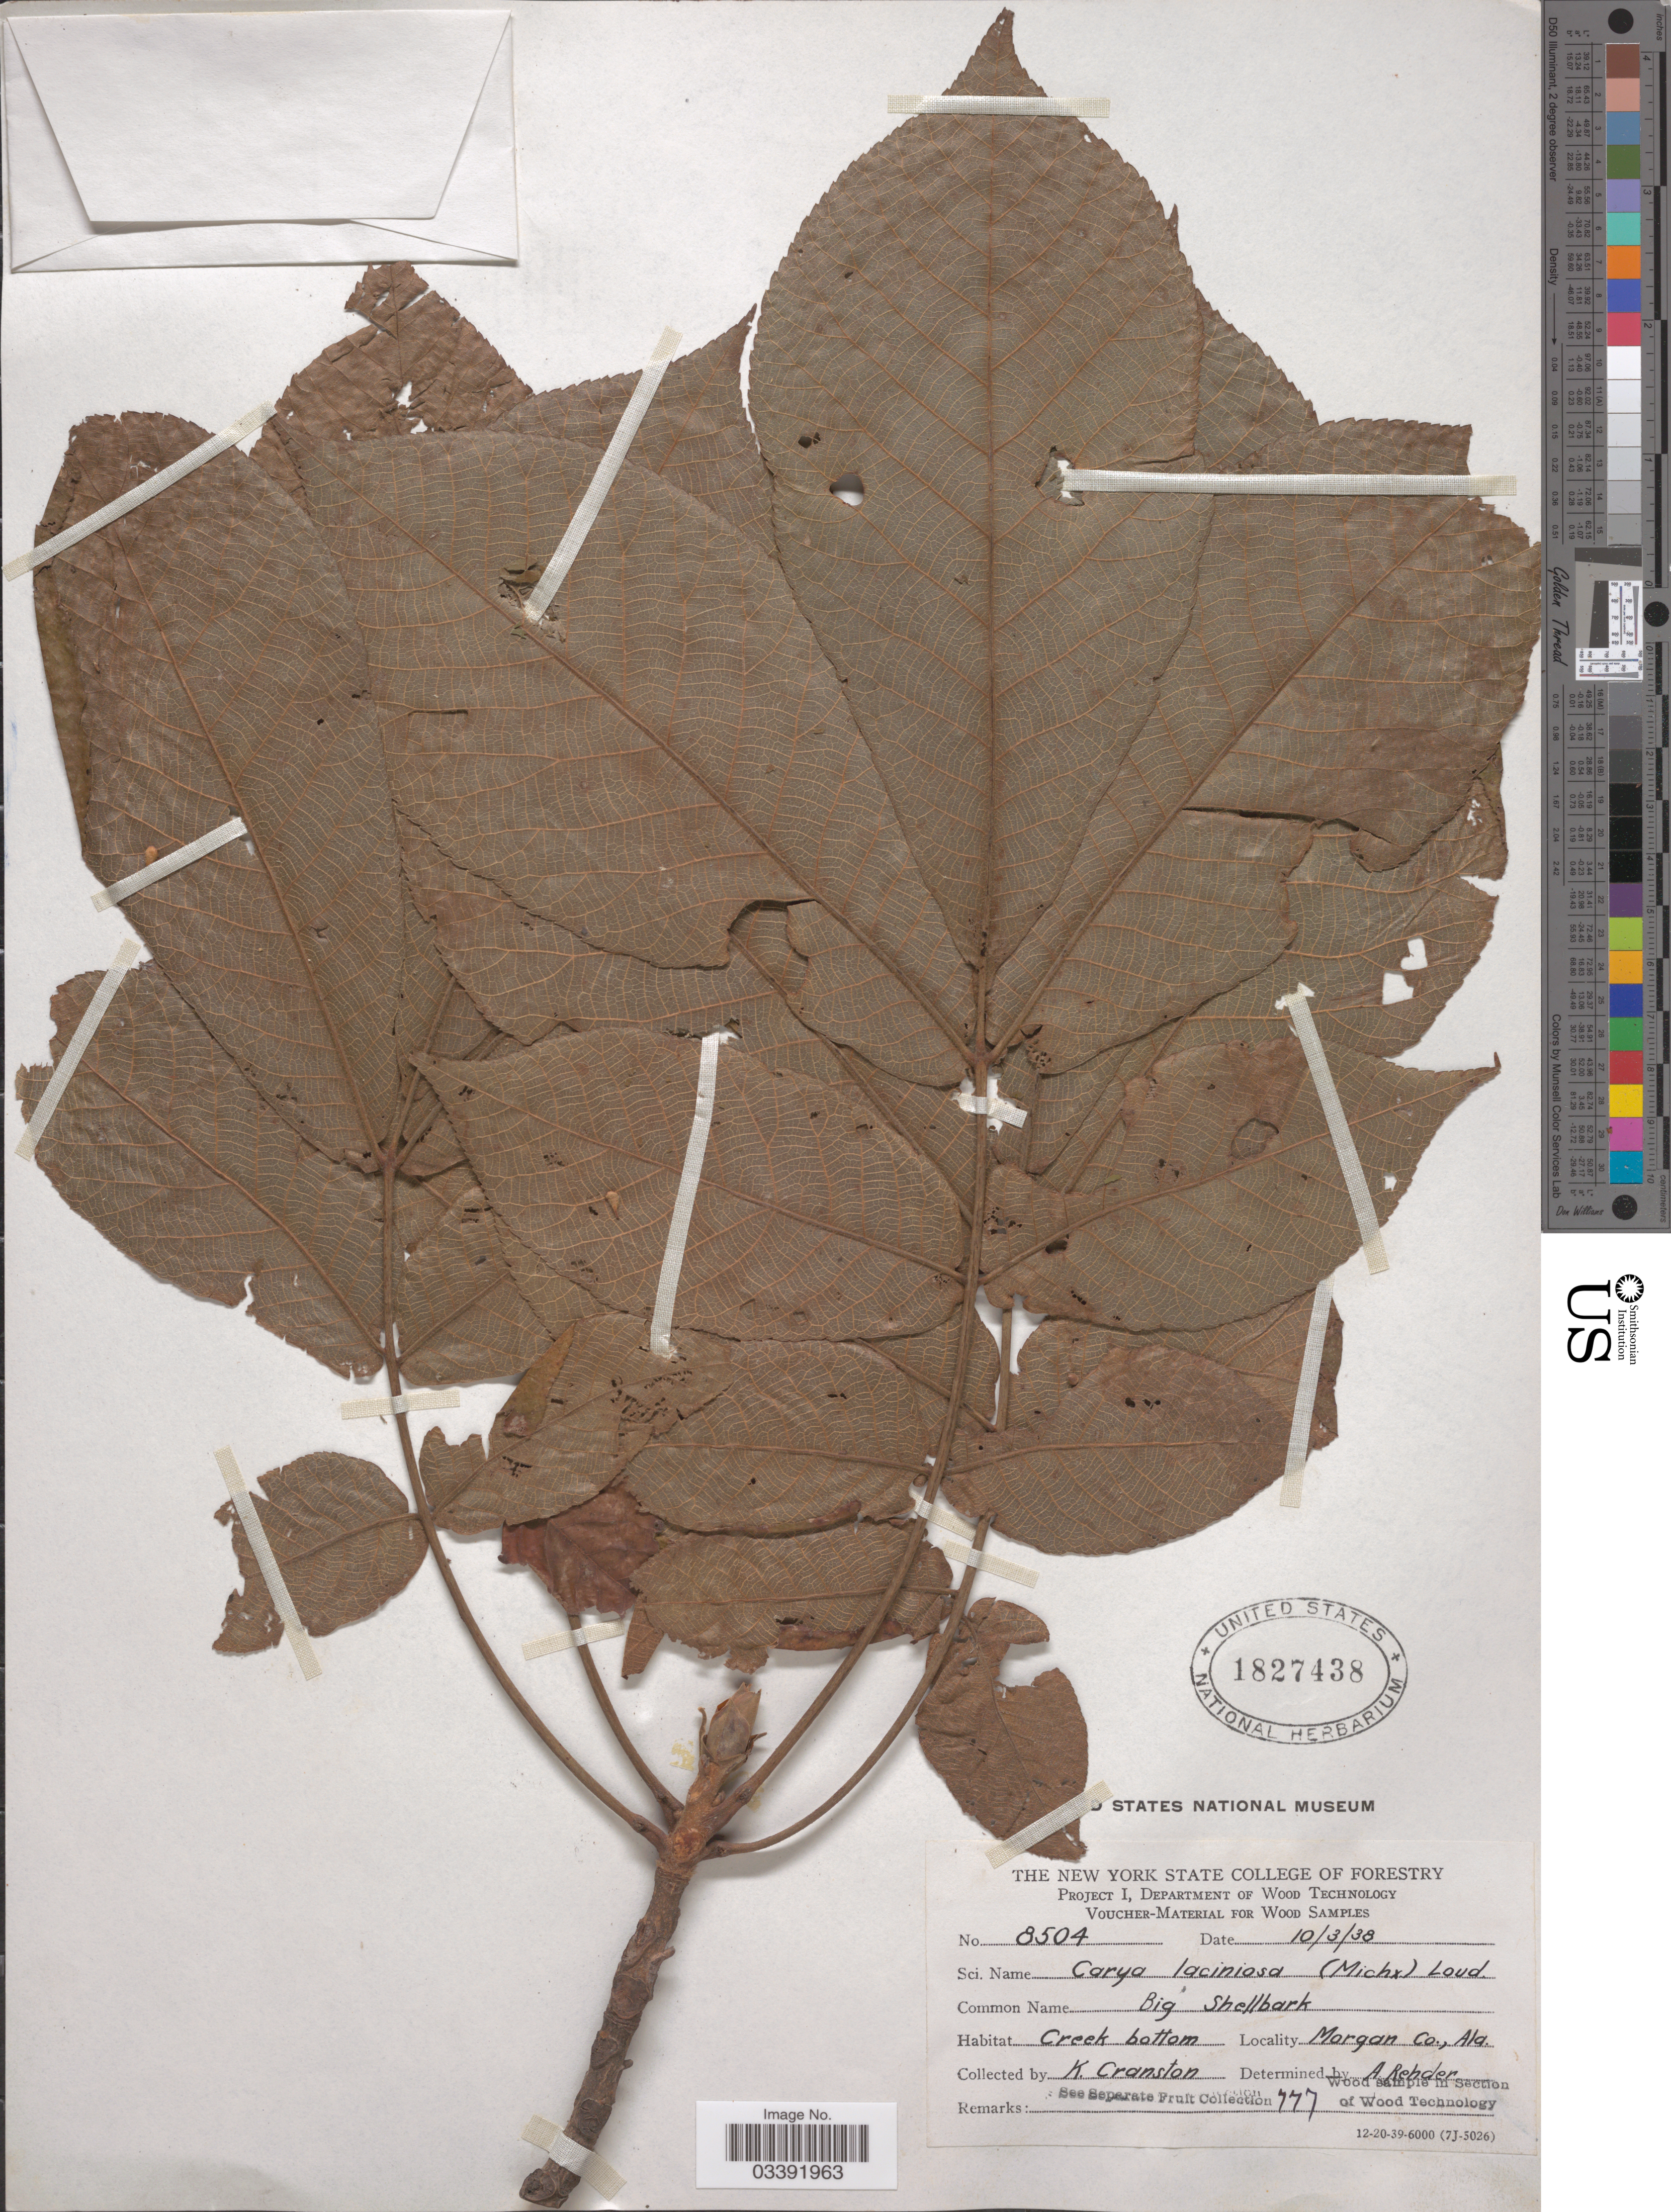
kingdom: Plantae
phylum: Tracheophyta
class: Magnoliopsida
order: Fagales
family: Juglandaceae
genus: Carya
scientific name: Carya laciniosa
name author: (F. Michx.) G. Don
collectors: K. Cranston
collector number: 8504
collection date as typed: Transcribed d/m/y: 3/10/38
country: United States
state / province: Alabama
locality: Morgan Co.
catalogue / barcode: US 1827438